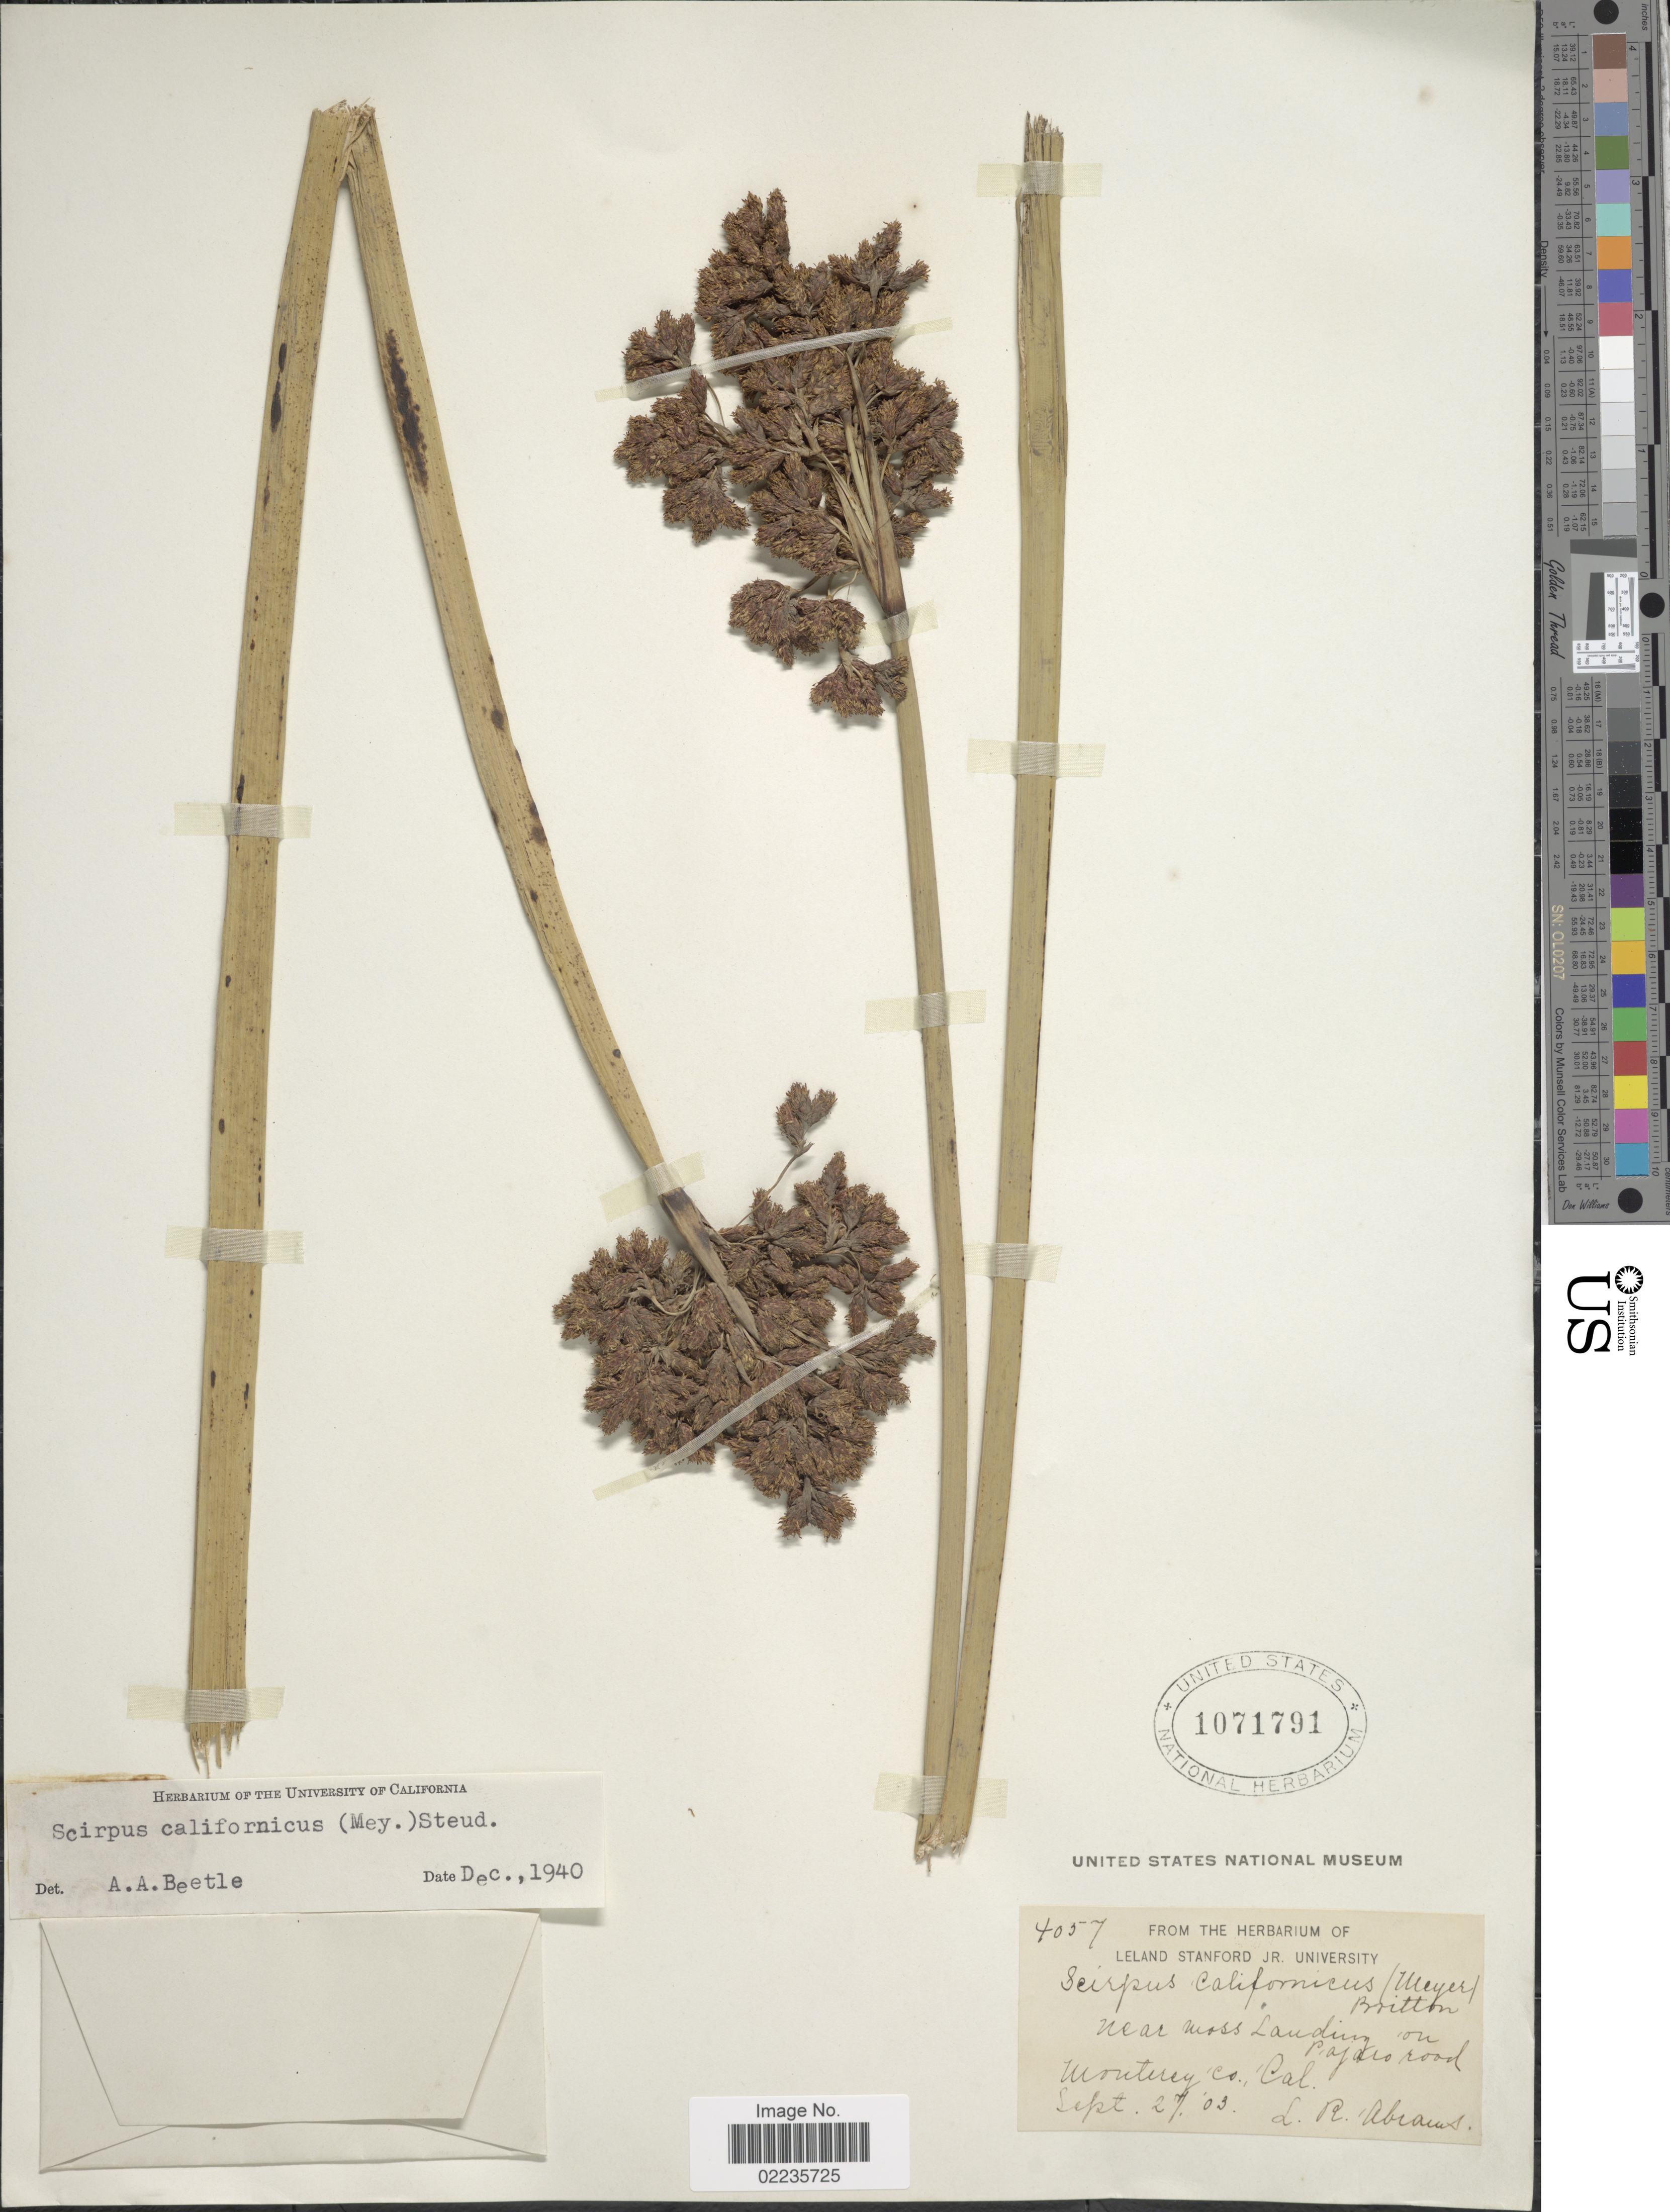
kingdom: Plantae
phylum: Tracheophyta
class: Liliopsida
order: Poales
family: Cyperaceae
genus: Schoenoplectus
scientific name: Schoenoplectus californicus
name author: (C.A. Mey.) Soják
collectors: L. Abrams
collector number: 4057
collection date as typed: Transcribed d/m/y: 27/9/03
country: United States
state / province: California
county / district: Monterey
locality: Monterey Co., Cal., near moss landing on Pajaco road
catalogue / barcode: US 1071791